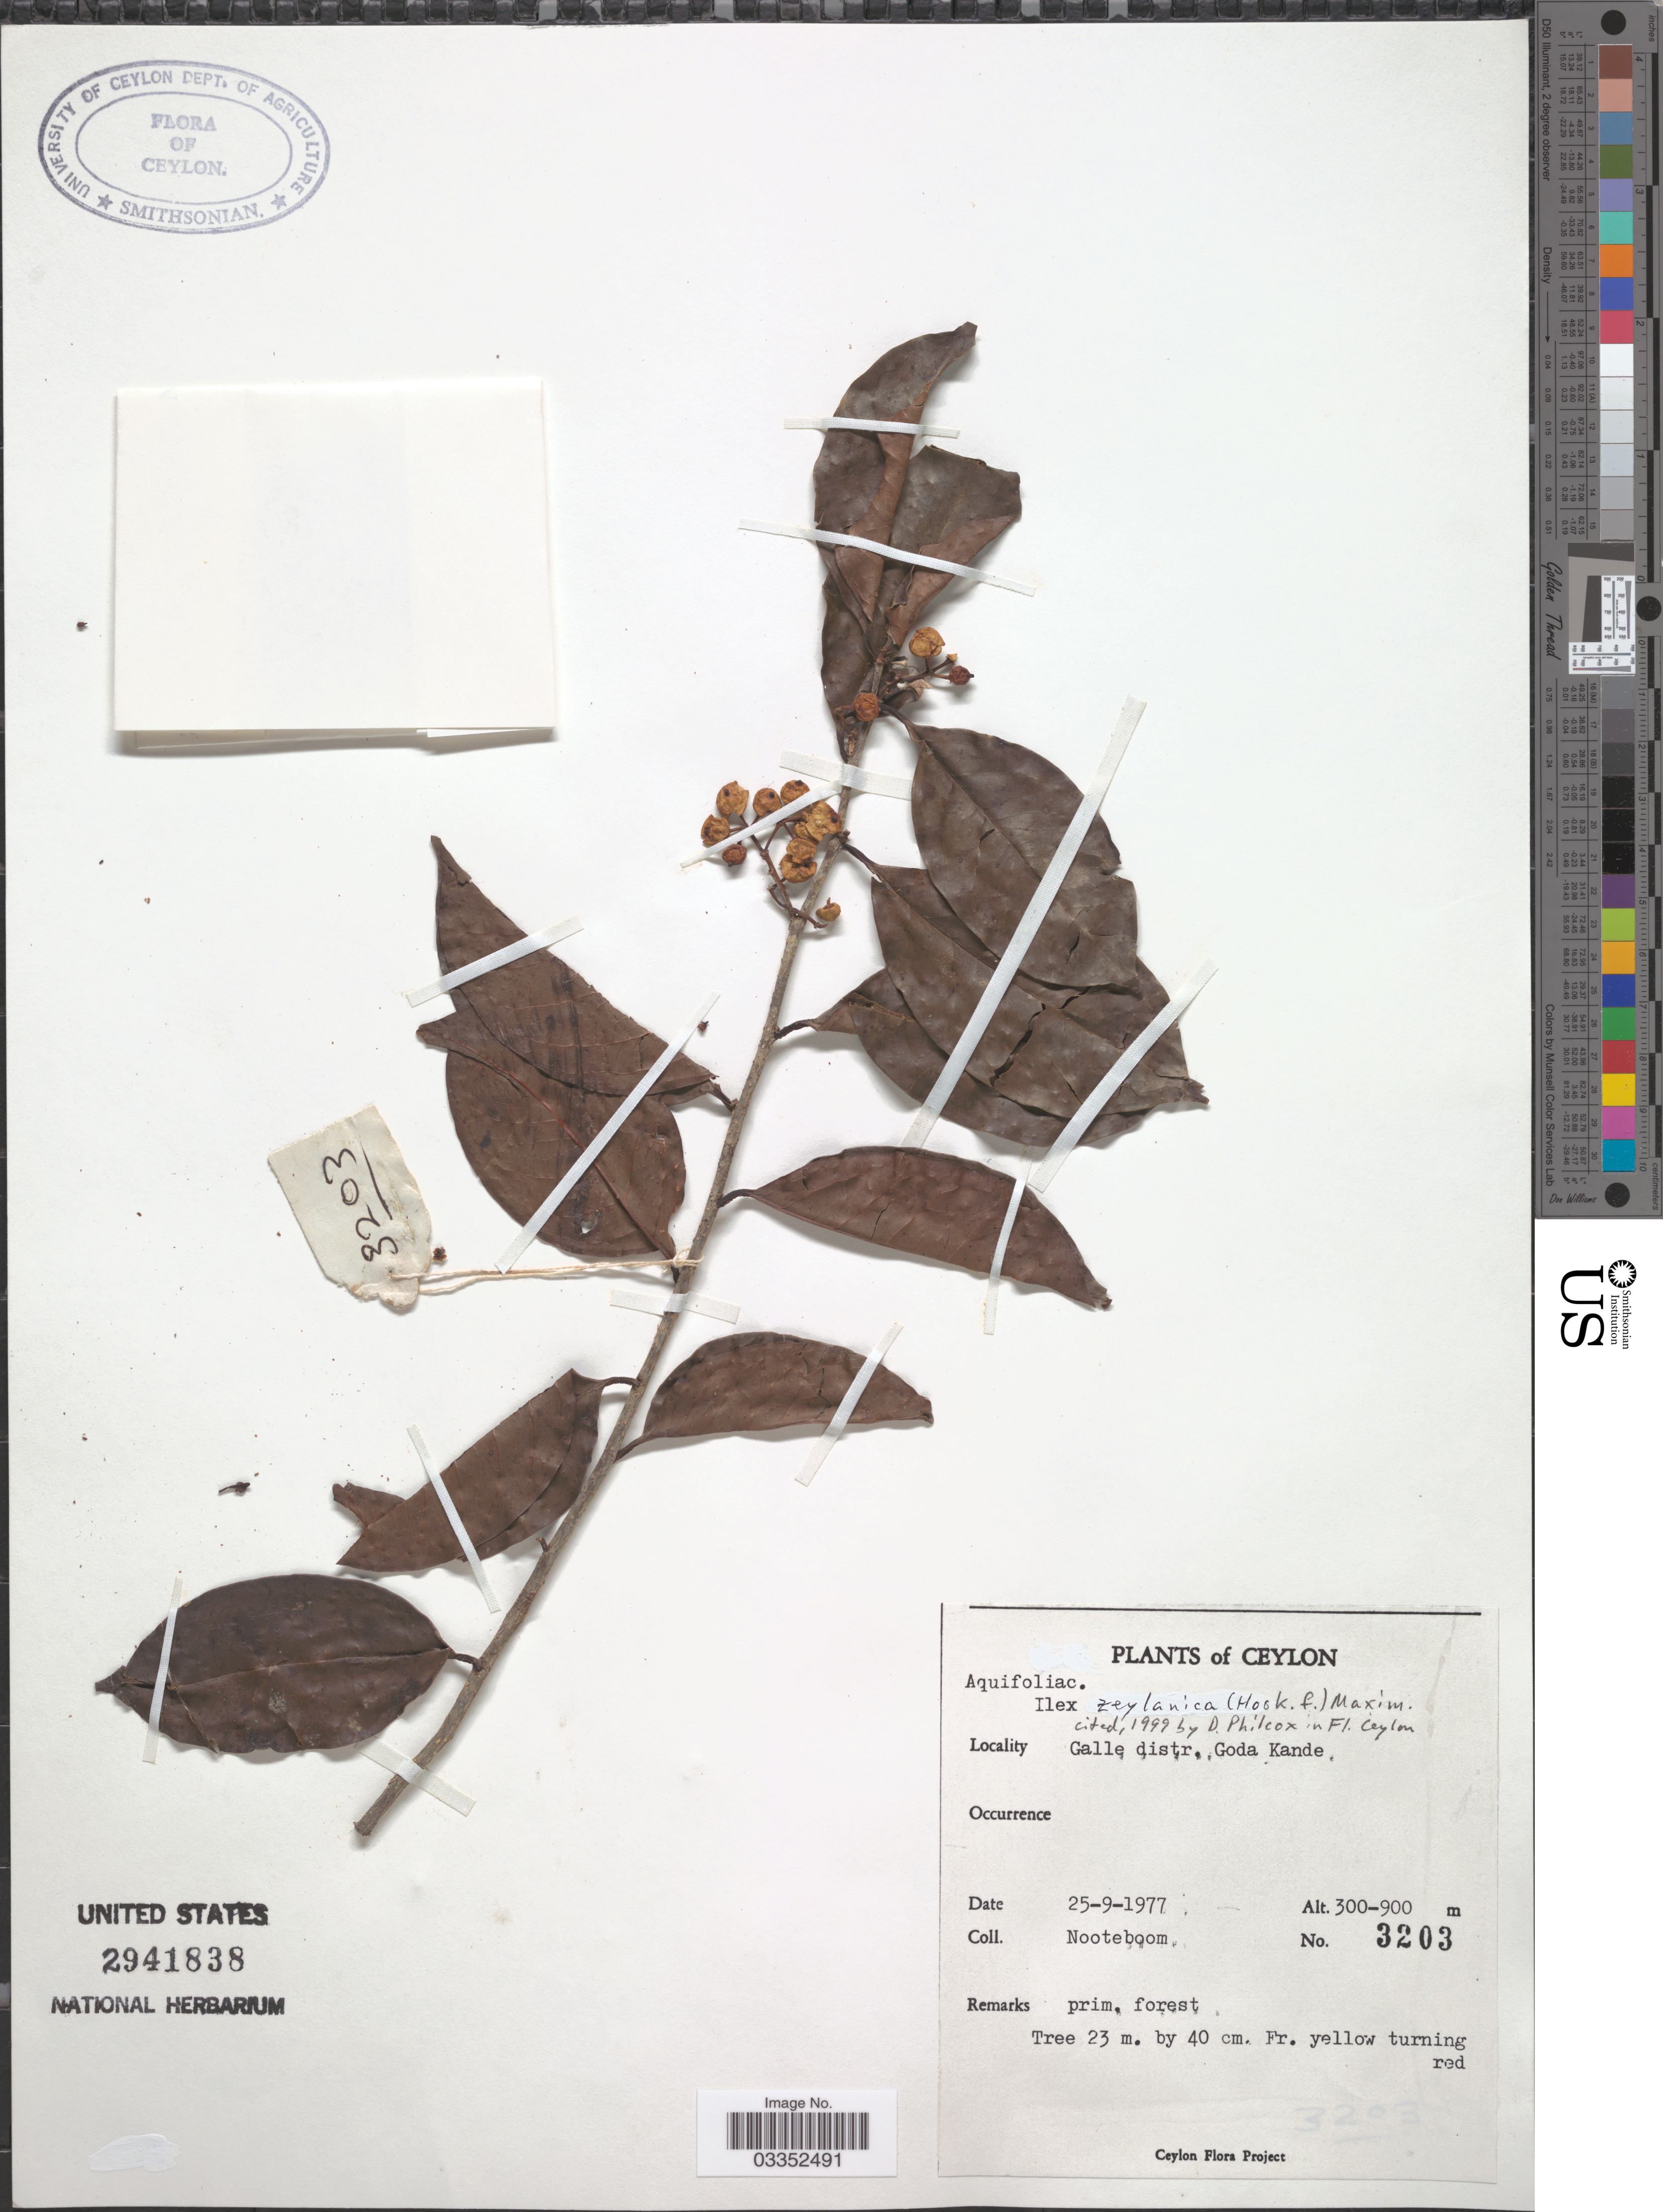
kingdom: Plantae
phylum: Tracheophyta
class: Magnoliopsida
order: Aquifoliales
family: Aquifoliaceae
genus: Ilex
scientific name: Ilex zeylanica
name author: (Hook. f.) Maxim.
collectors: Nooteboom, --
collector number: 3203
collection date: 1977-09-25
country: Sri Lanka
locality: Ceylon, Galle distr. Goda Kande.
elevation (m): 300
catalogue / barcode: US 2941838